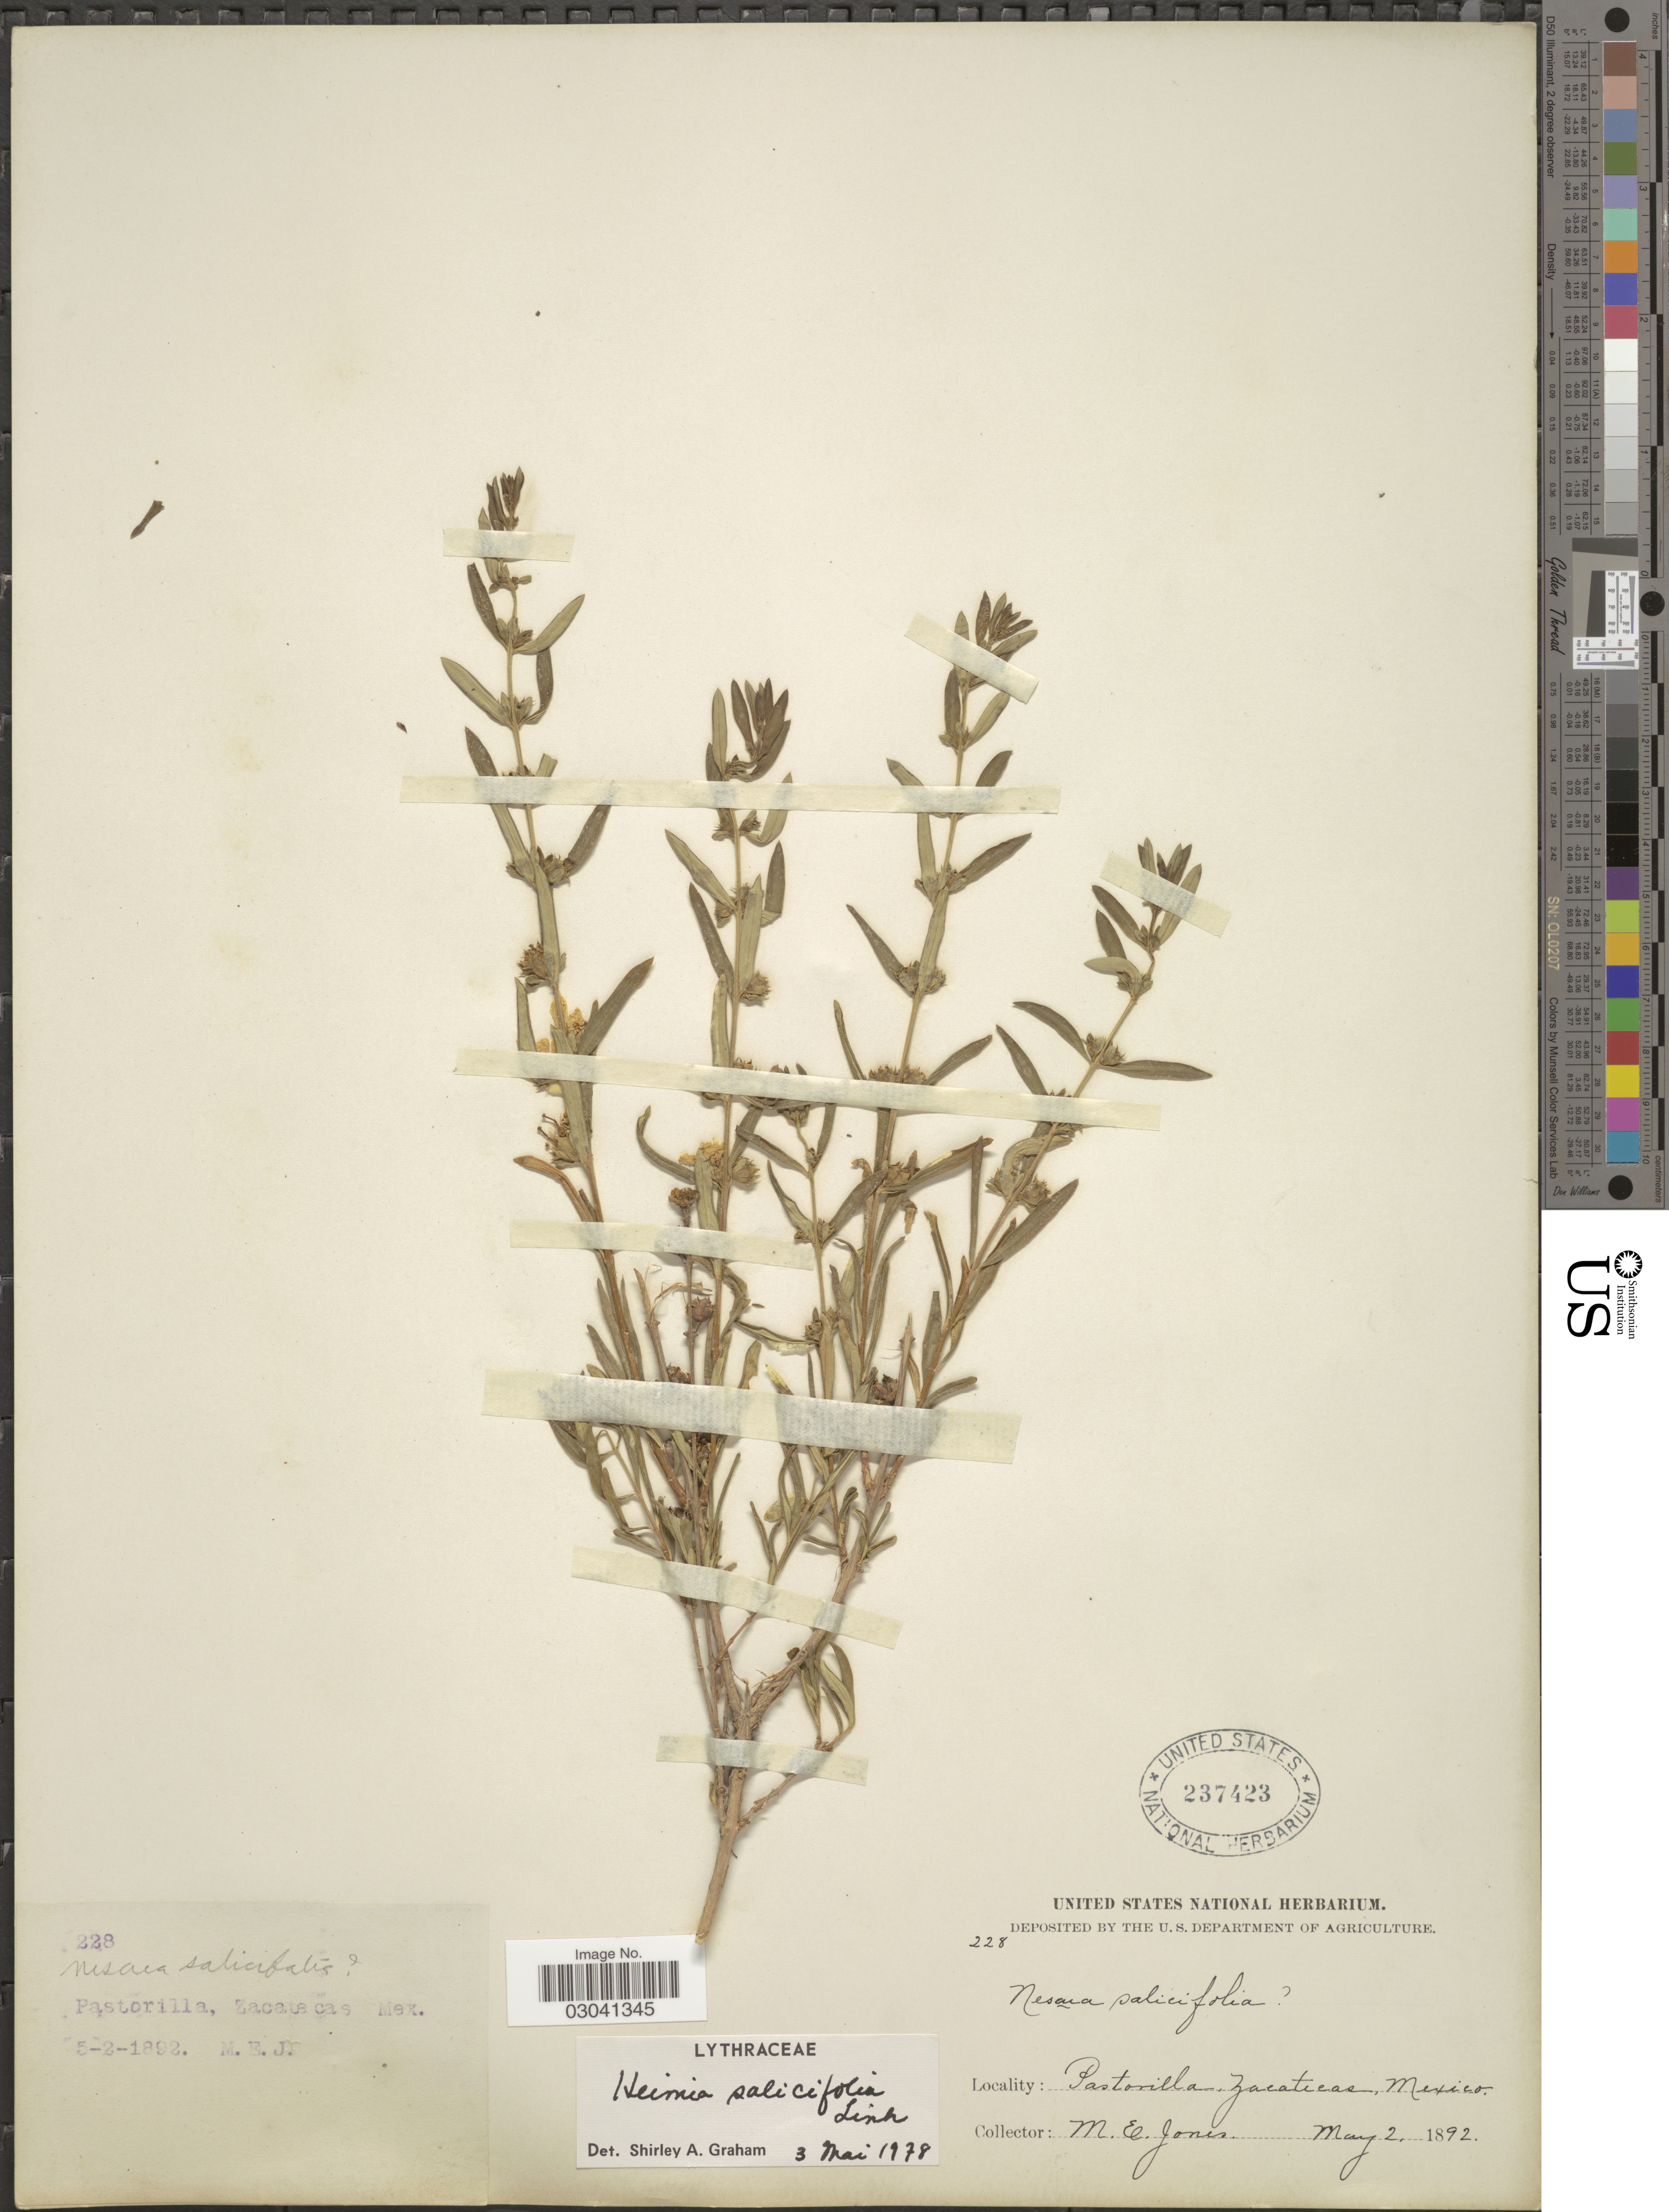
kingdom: Plantae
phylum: Tracheophyta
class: Magnoliopsida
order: Myrtales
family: Lythraceae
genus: Heimia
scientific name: Heimia salicifolia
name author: Link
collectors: M. E. Jones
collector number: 228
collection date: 1892-02-05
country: Mexico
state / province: Zacatecas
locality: Pastorilla, Zacatecas.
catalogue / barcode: US 237423